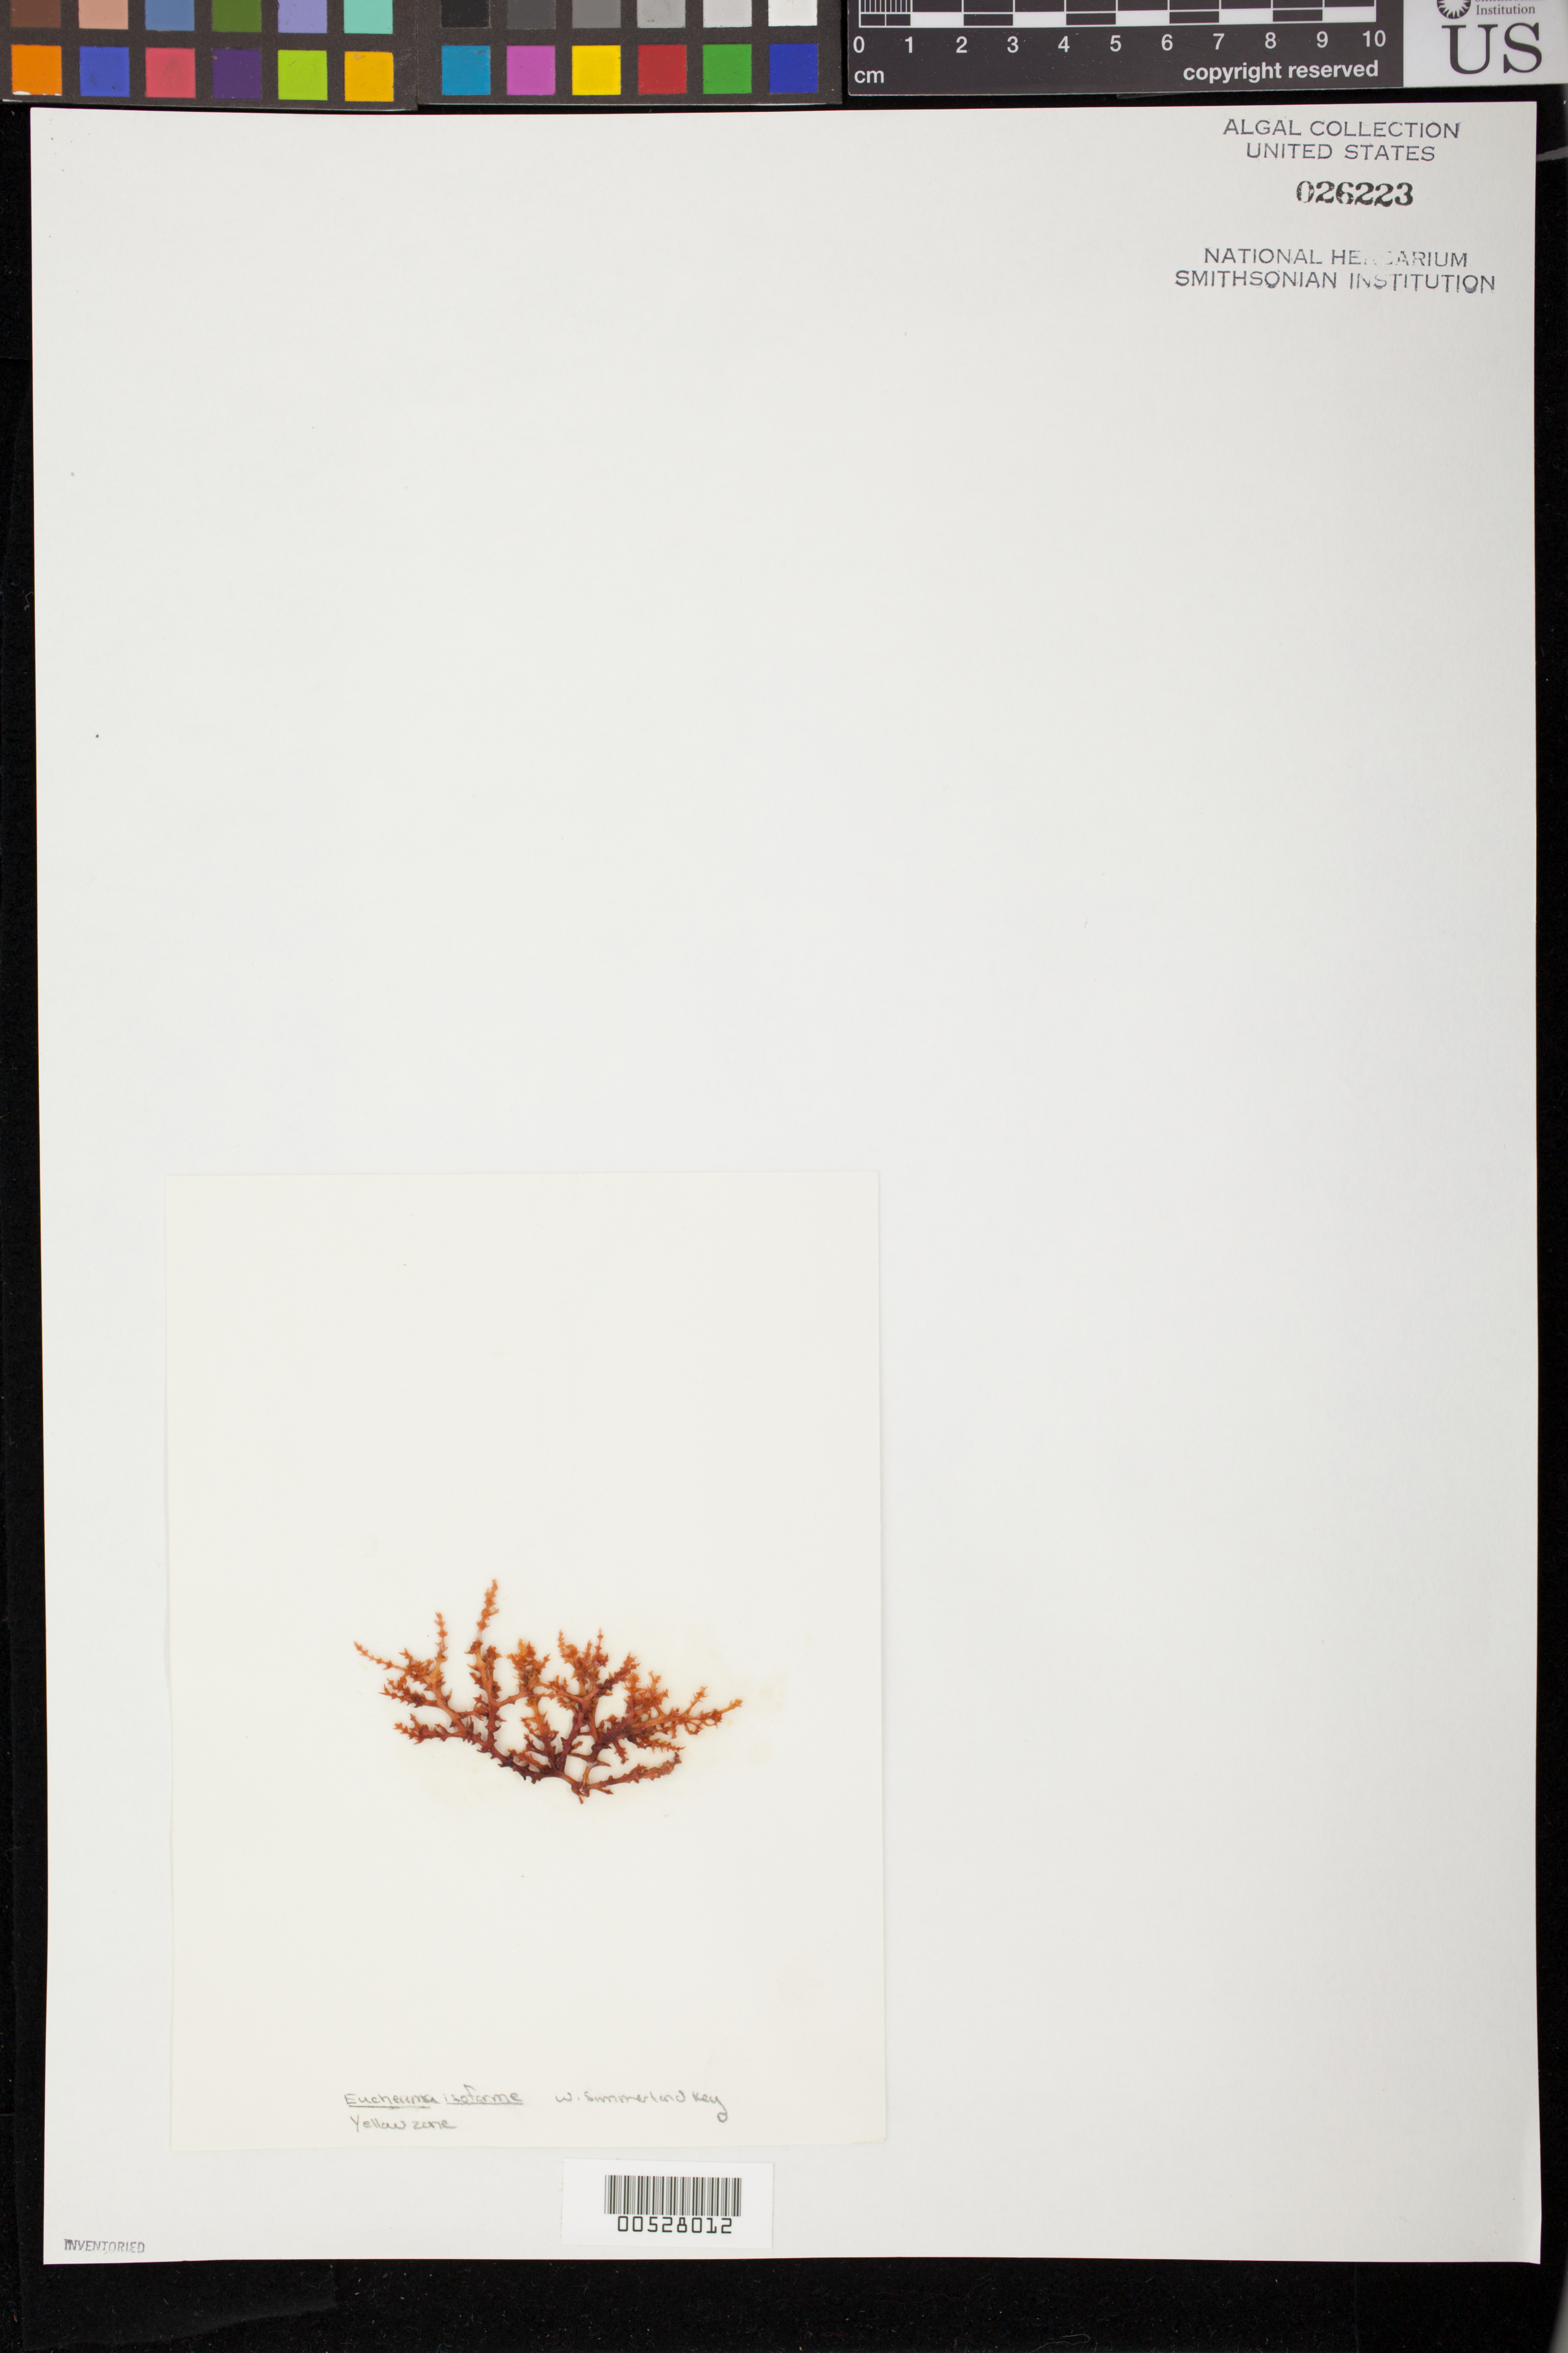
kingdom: Plantae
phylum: Rhodophyta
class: Florideophyceae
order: Gigartinales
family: Solieriaceae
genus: Eucheumatopsis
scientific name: Eucheumatopsis isiformis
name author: (C. Agardh) M.L. Núñez-Resendiz et al.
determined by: Algae name updating Project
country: United States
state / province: Florida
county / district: Monroe County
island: West Summerland Key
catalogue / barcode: US 26223